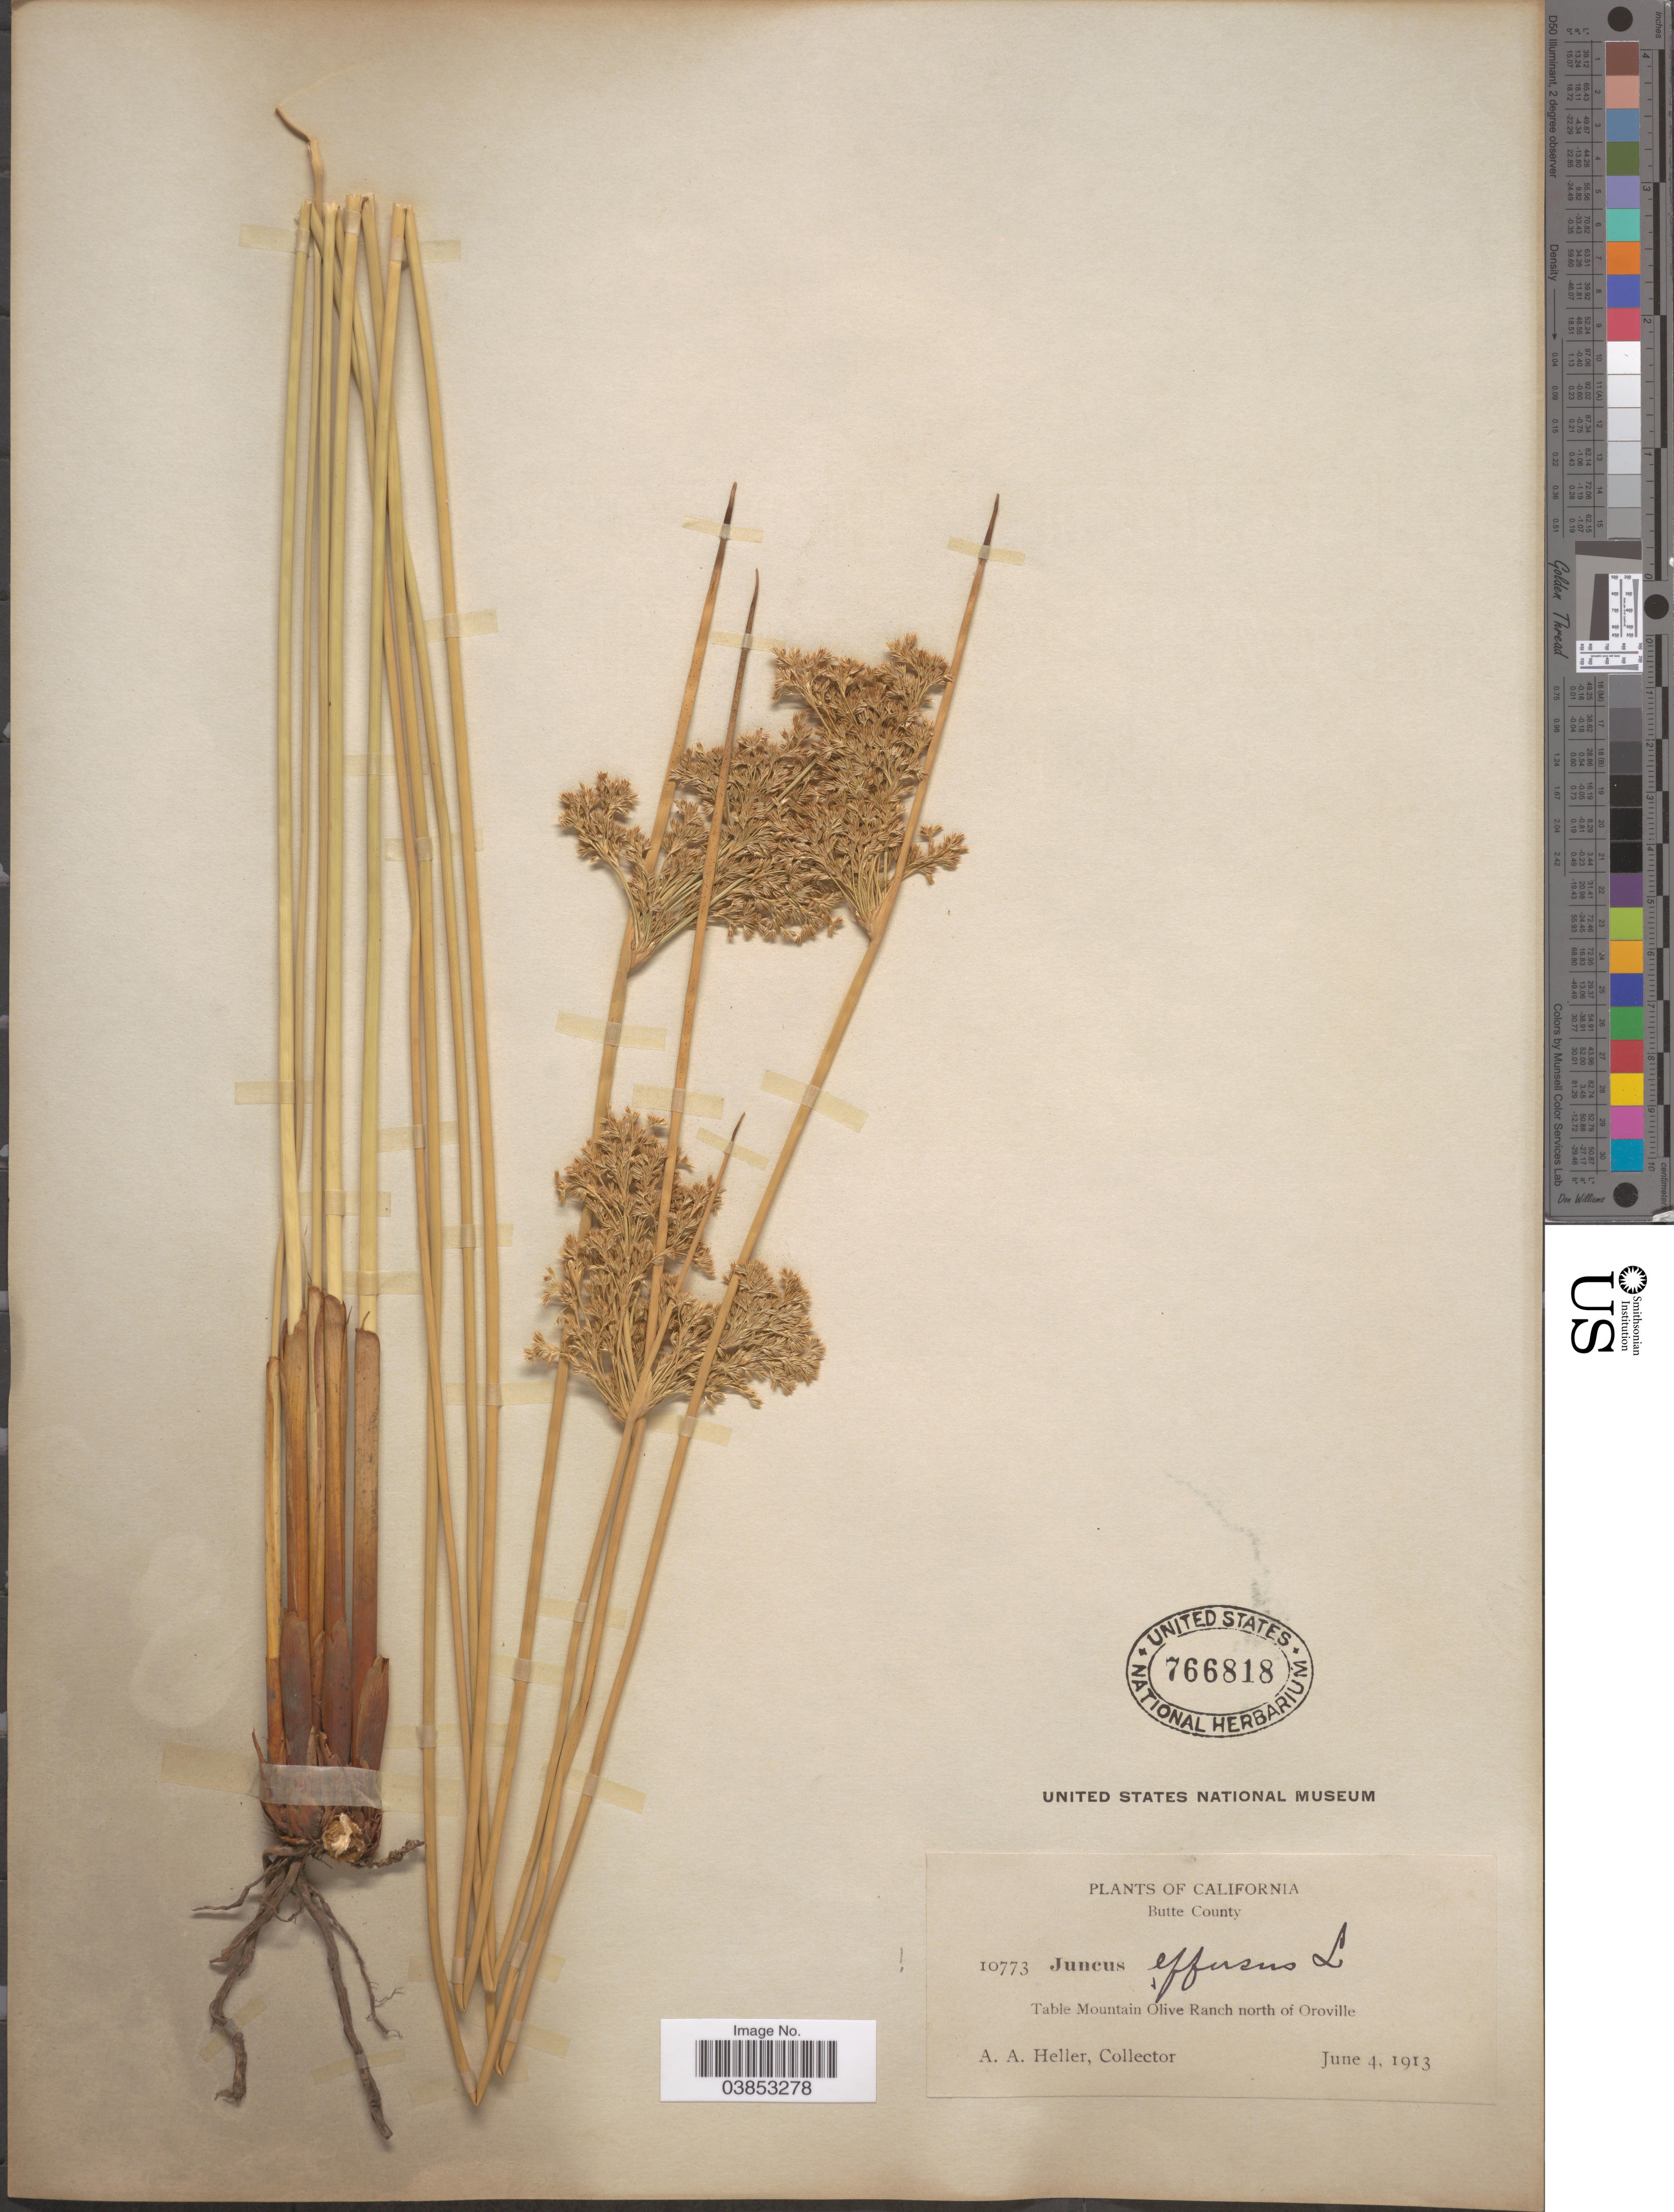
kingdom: Plantae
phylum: Tracheophyta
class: Liliopsida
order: Poales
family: Juncaceae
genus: Juncus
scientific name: Juncus effusus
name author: L.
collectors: A. A. Heller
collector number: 10773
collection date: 1913-06-04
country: United States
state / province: California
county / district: Butte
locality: Butte County. Table Mountain Olive Ranch north of Oroville.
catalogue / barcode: US 766818